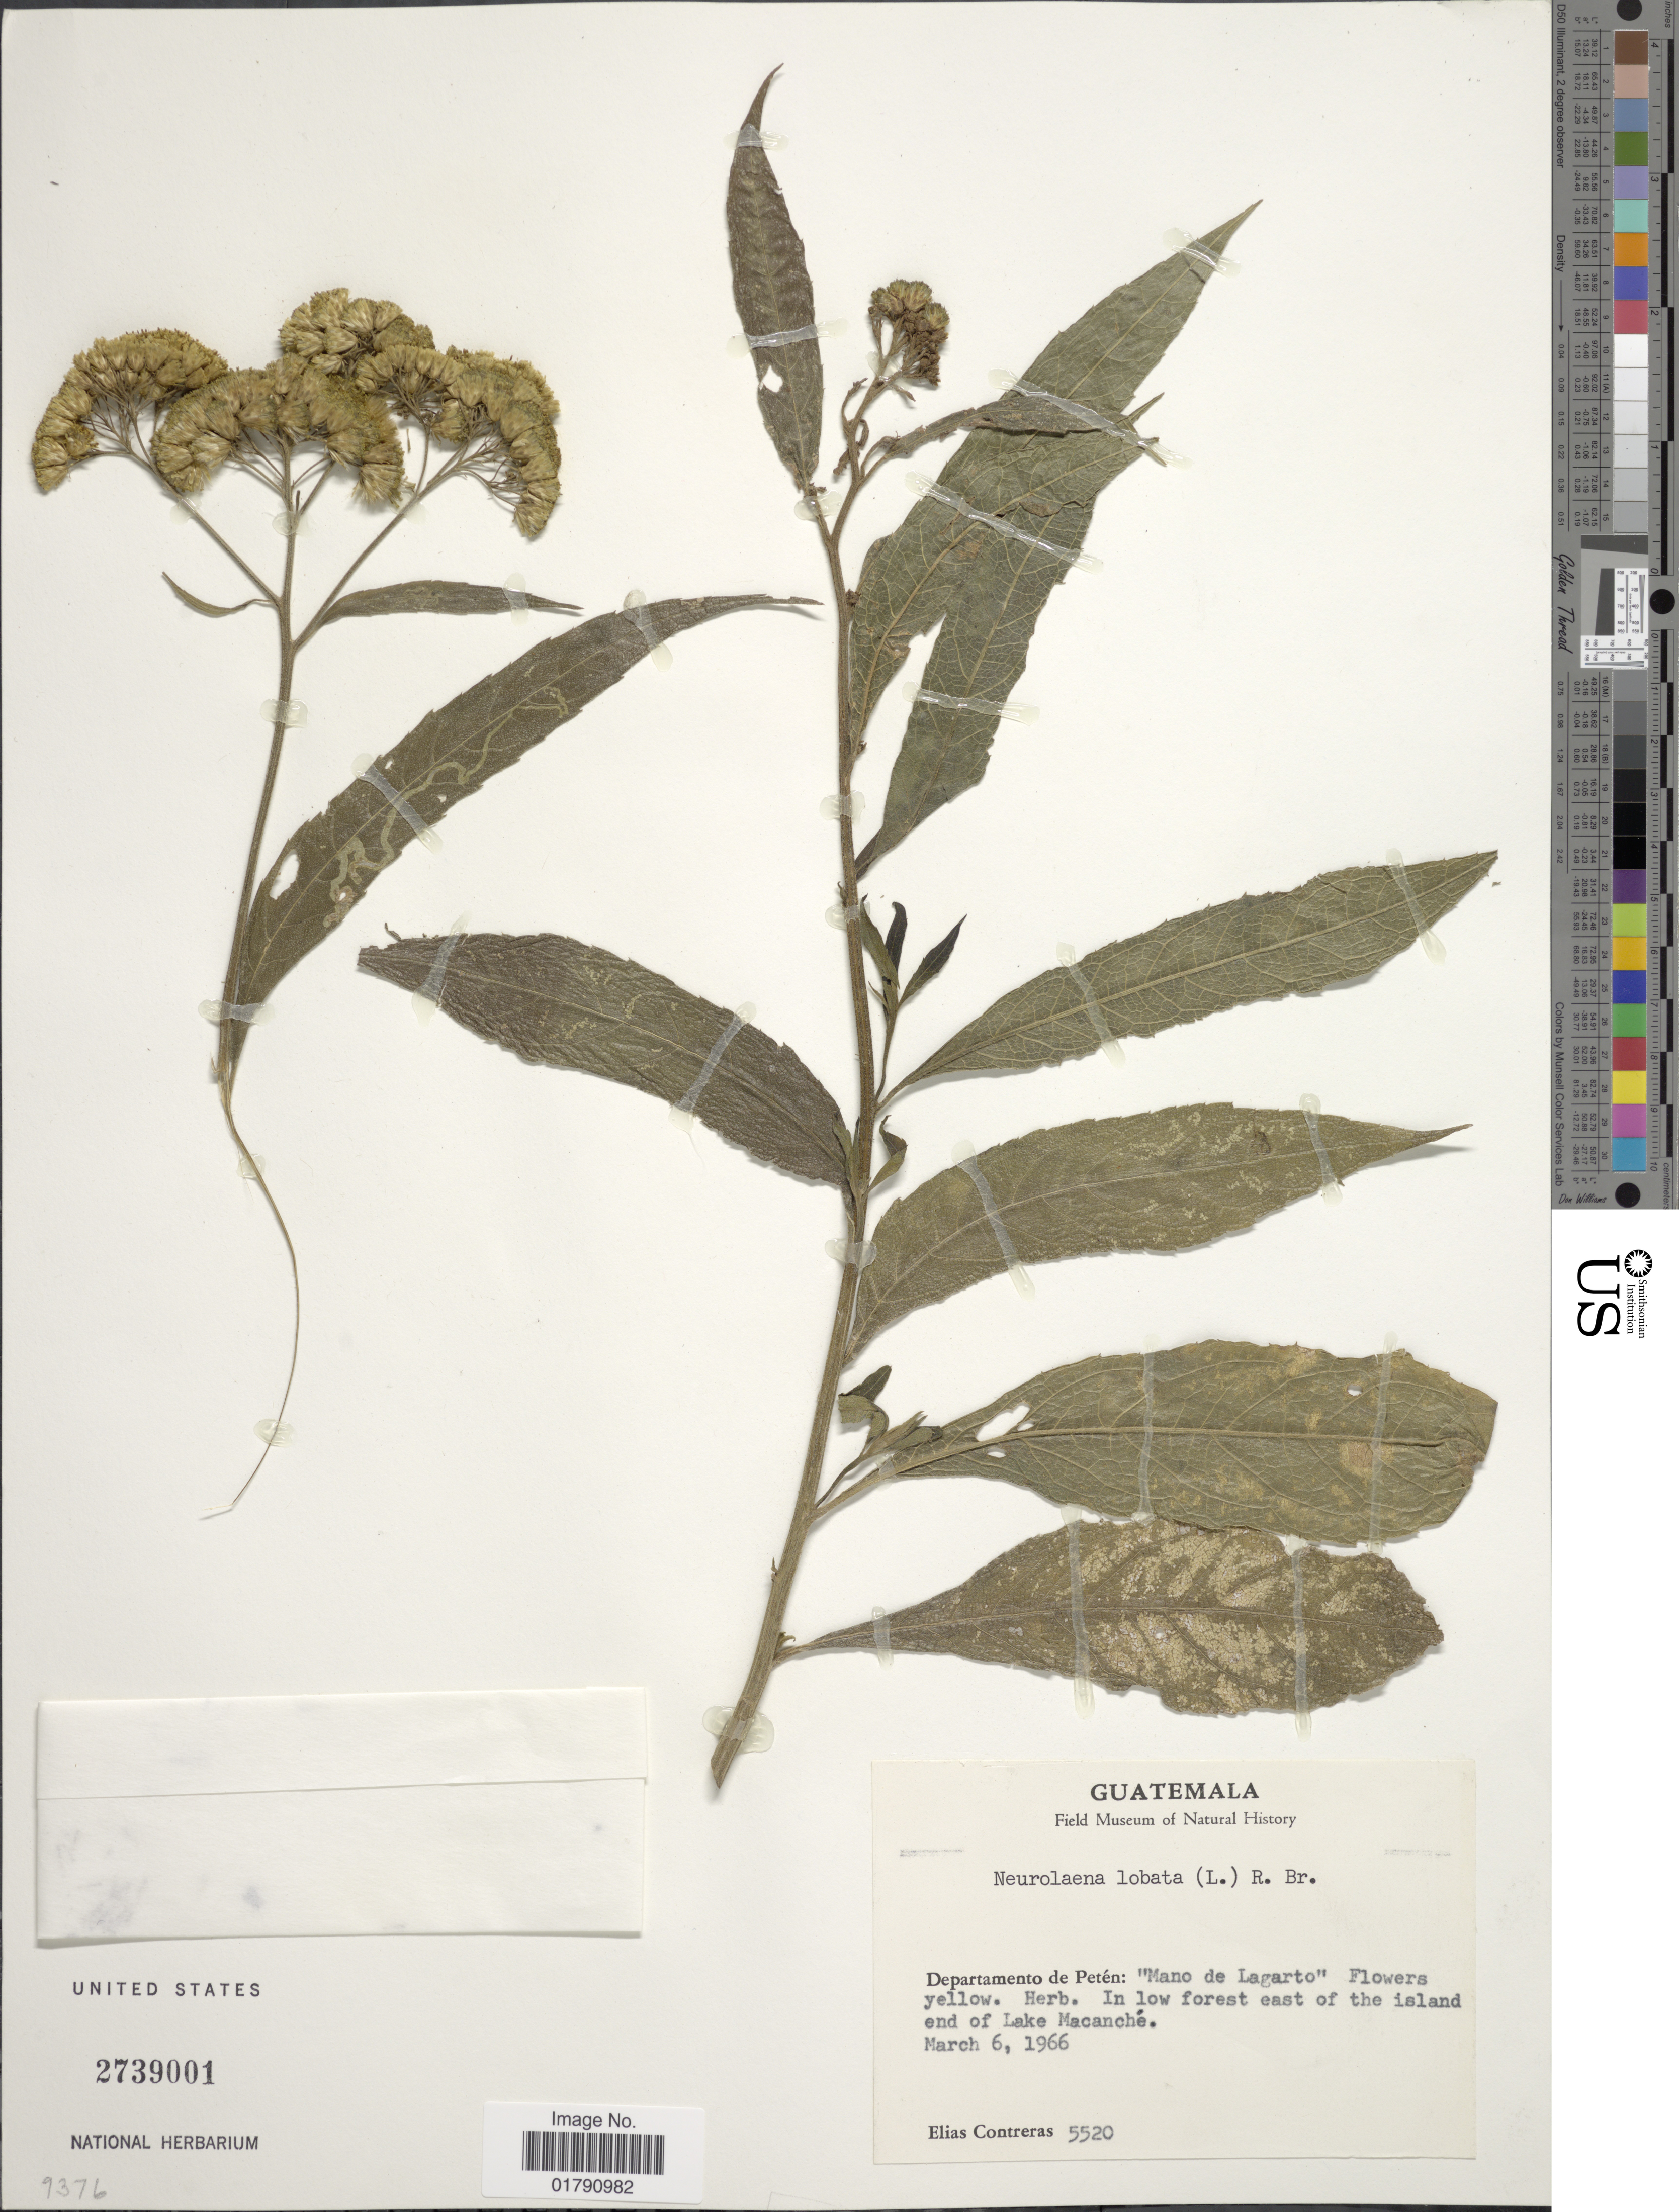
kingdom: Plantae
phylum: Tracheophyta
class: Magnoliopsida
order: Asterales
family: Asteraceae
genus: Neurolaena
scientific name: Neurolaena lobata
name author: (L.) R. Br. ex Cass.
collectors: E. Contreras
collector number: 5520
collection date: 1966-03-06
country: Guatemala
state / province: El Petén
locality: Mano de Lagarto, east of the island end of Lake Macanche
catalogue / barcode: US 2739001